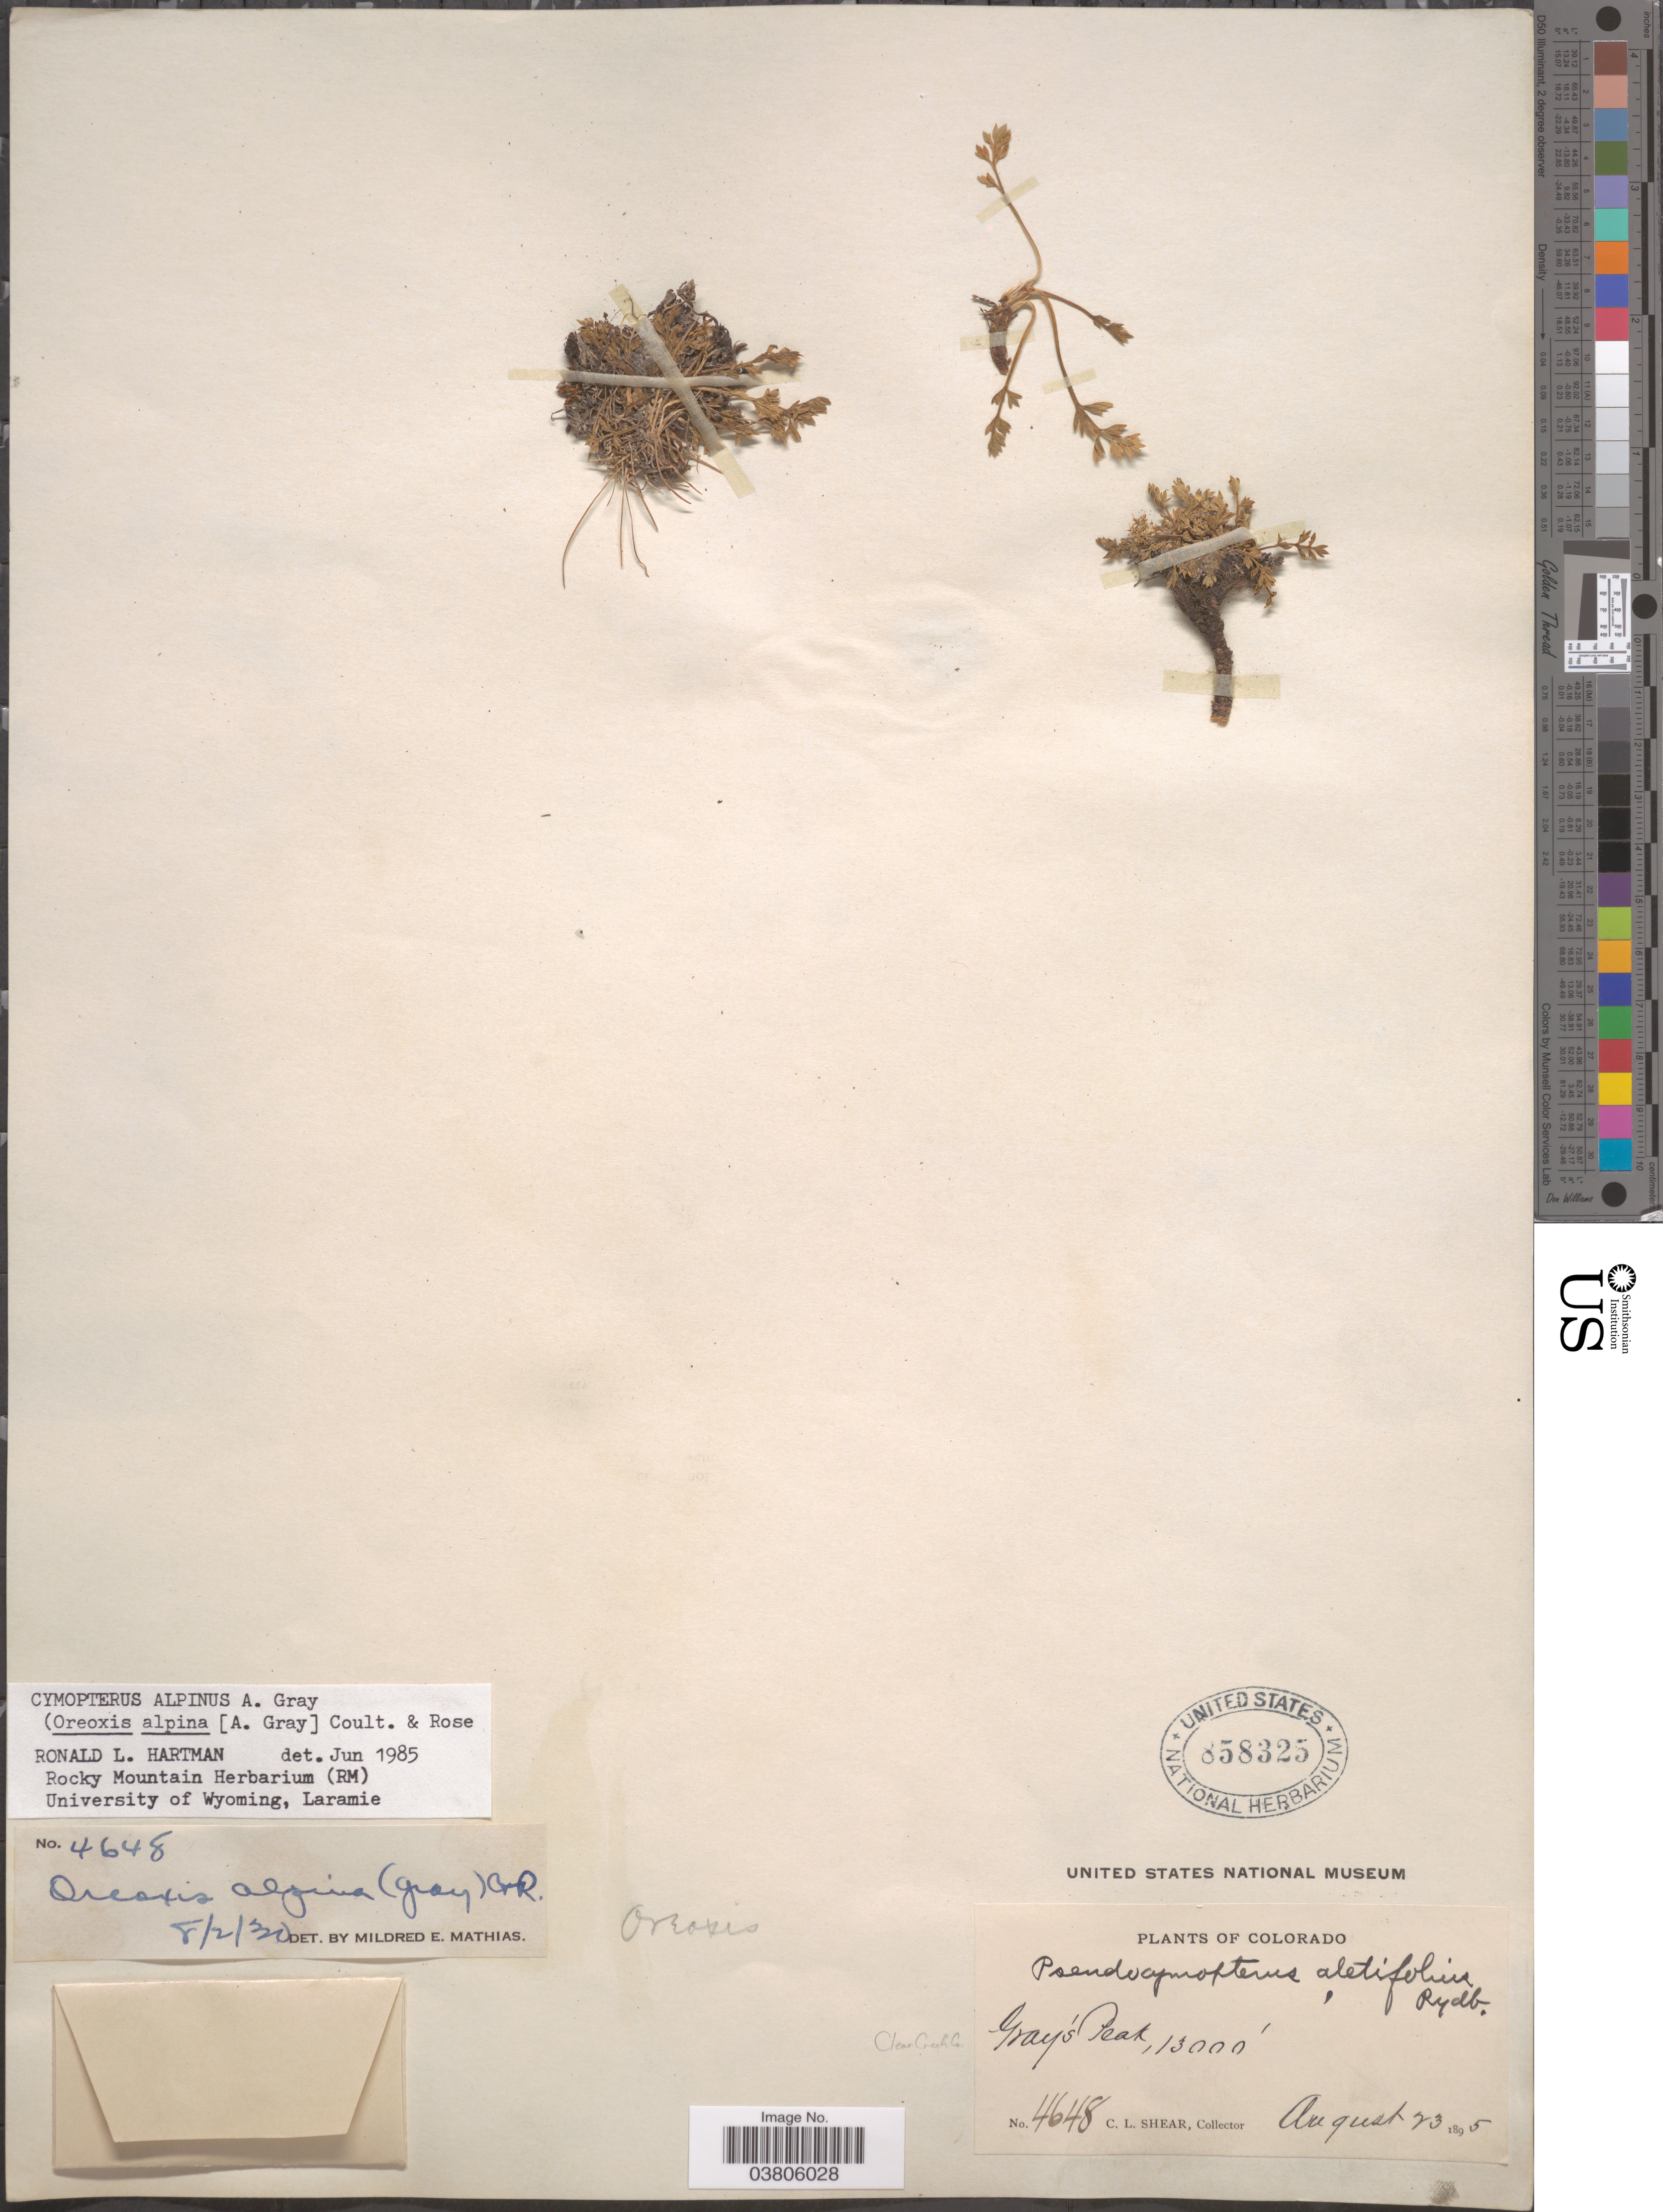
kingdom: Plantae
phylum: Tracheophyta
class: Magnoliopsida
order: Apiales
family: Apiaceae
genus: Cymopterus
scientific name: Cymopterus alpinus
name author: A. Gray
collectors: C. L. Shear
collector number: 4648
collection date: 1895-08-23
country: United States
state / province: Colorado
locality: Gray's Peak. Clear Creek Co.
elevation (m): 3962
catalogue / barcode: US 858325